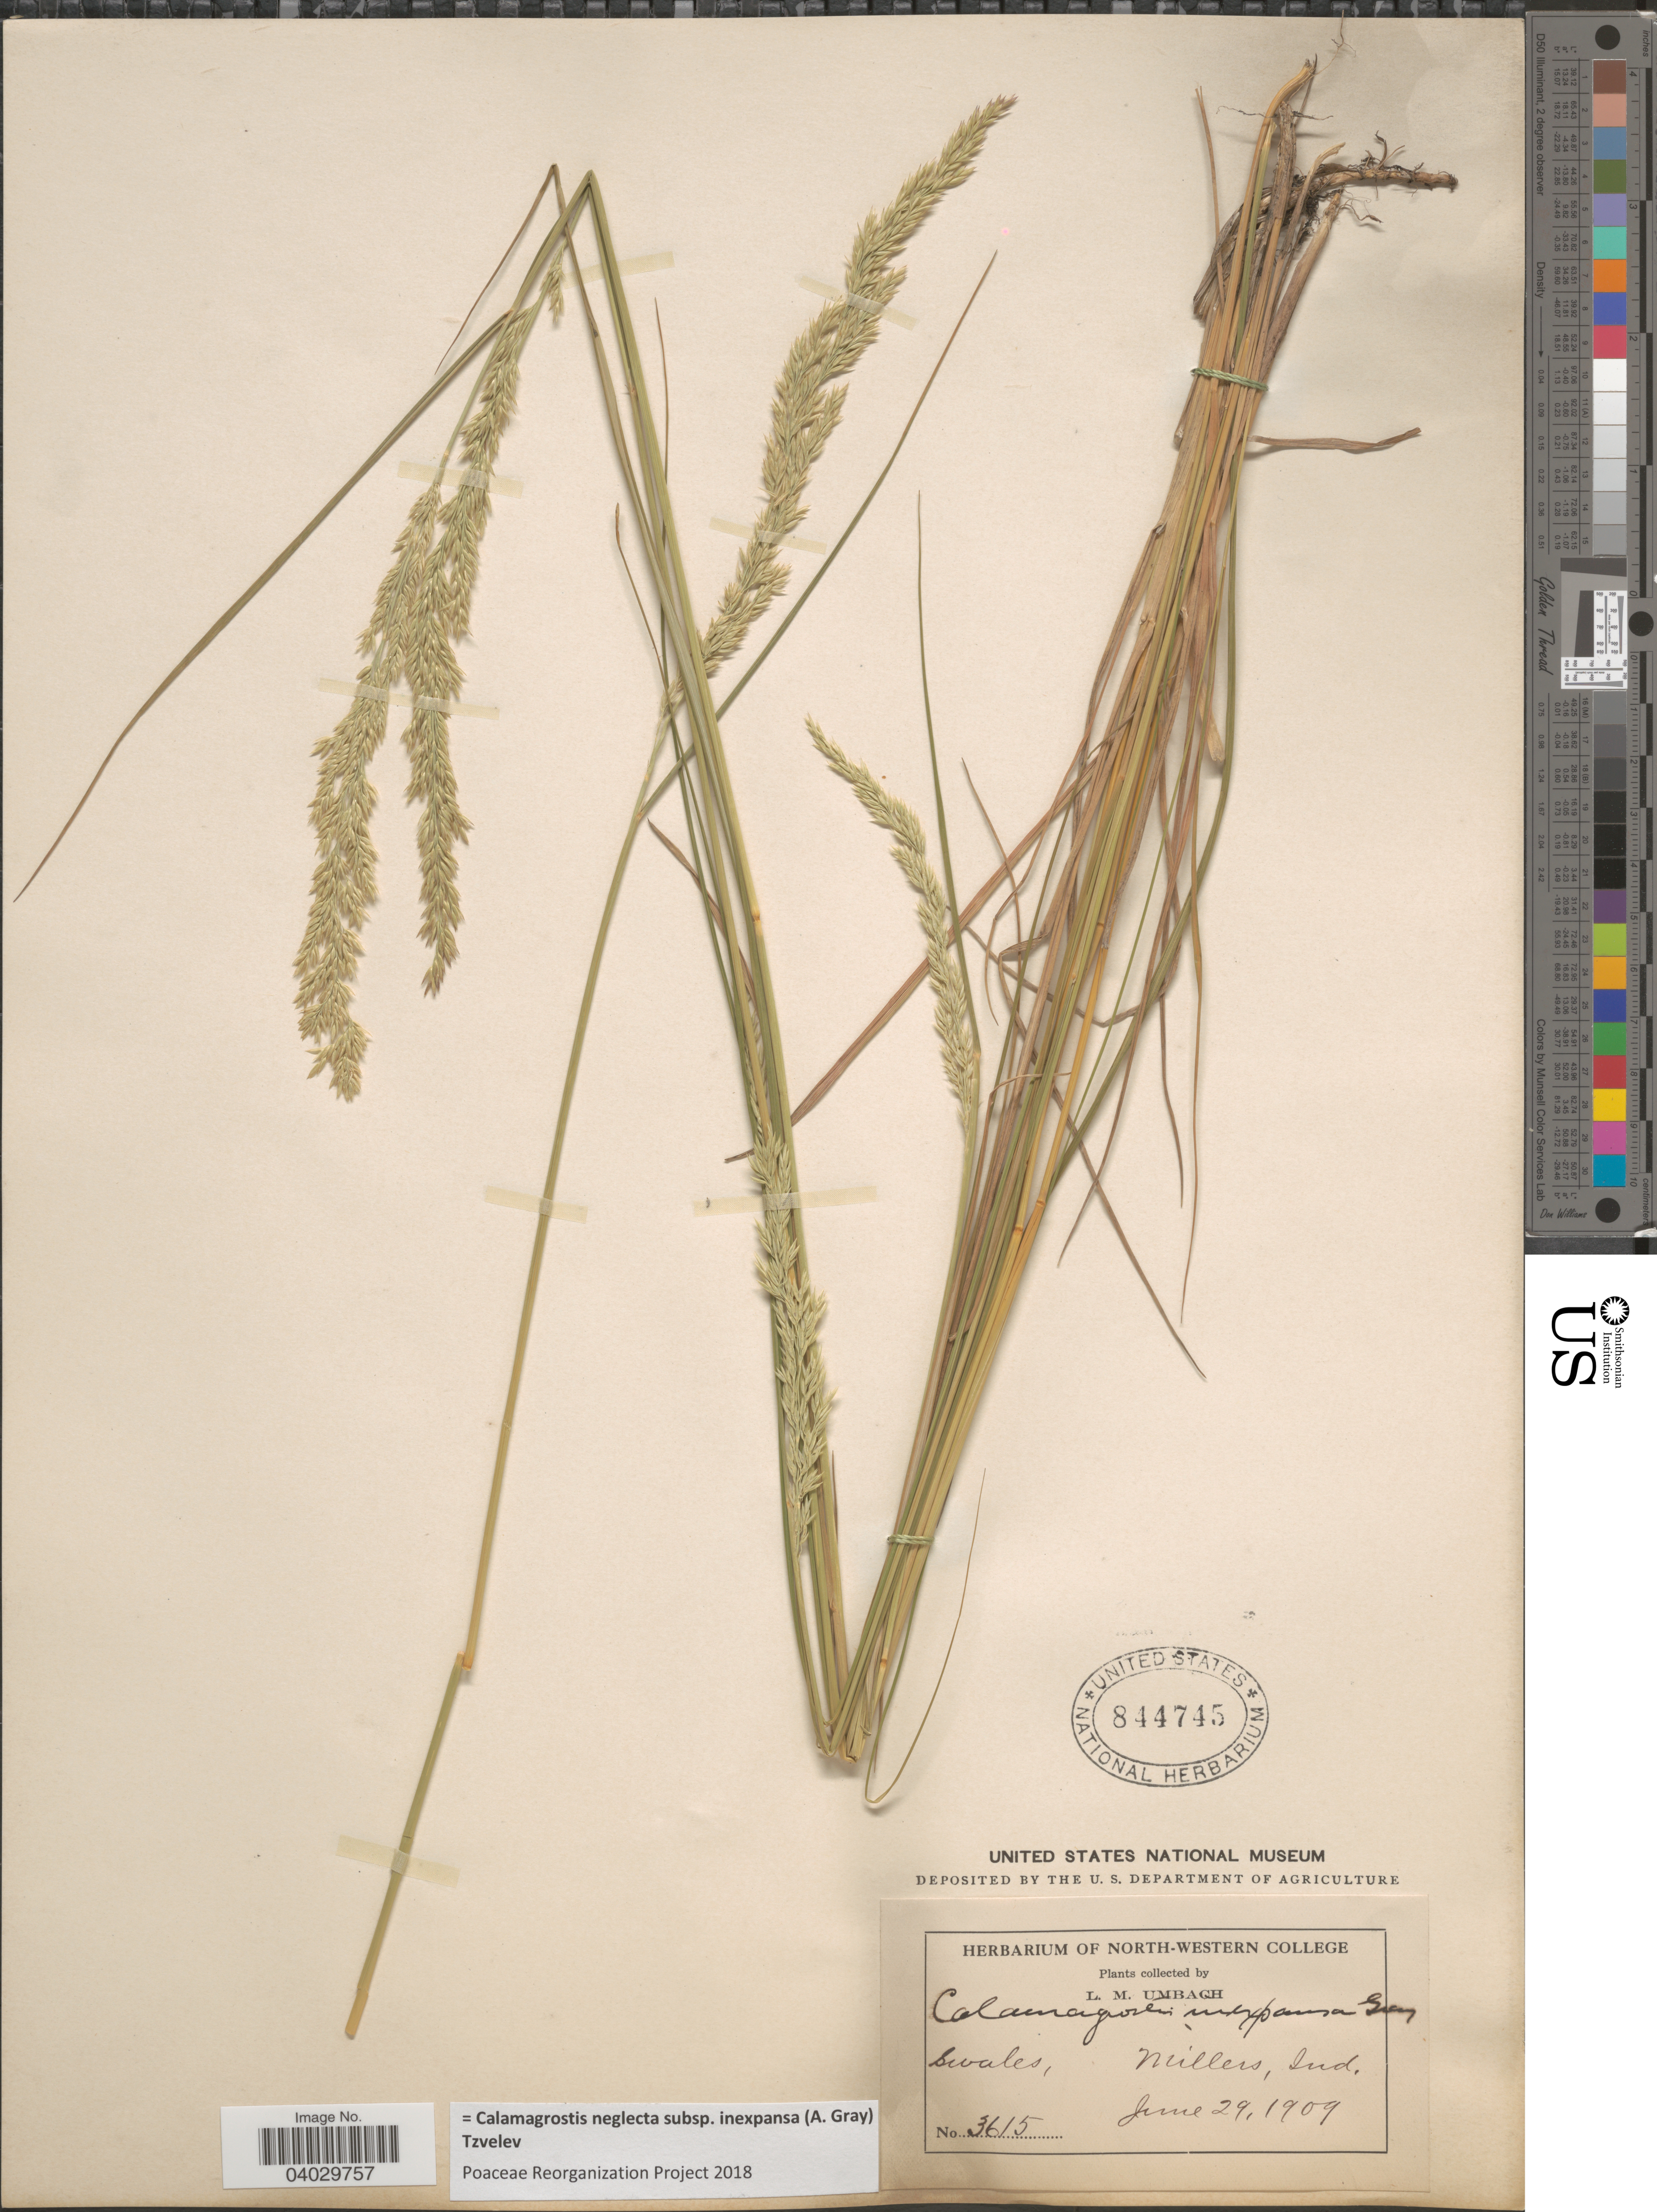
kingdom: Plantae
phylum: Tracheophyta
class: Liliopsida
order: Poales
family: Poaceae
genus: Calamagrostis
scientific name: Calamagrostis neglecta subsp. inexpansa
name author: (A. Gray) Tzvelev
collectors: L. M. Umbach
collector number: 3615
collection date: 1909-06-29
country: United States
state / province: Indiana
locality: Swales, Millers.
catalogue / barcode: US 844745